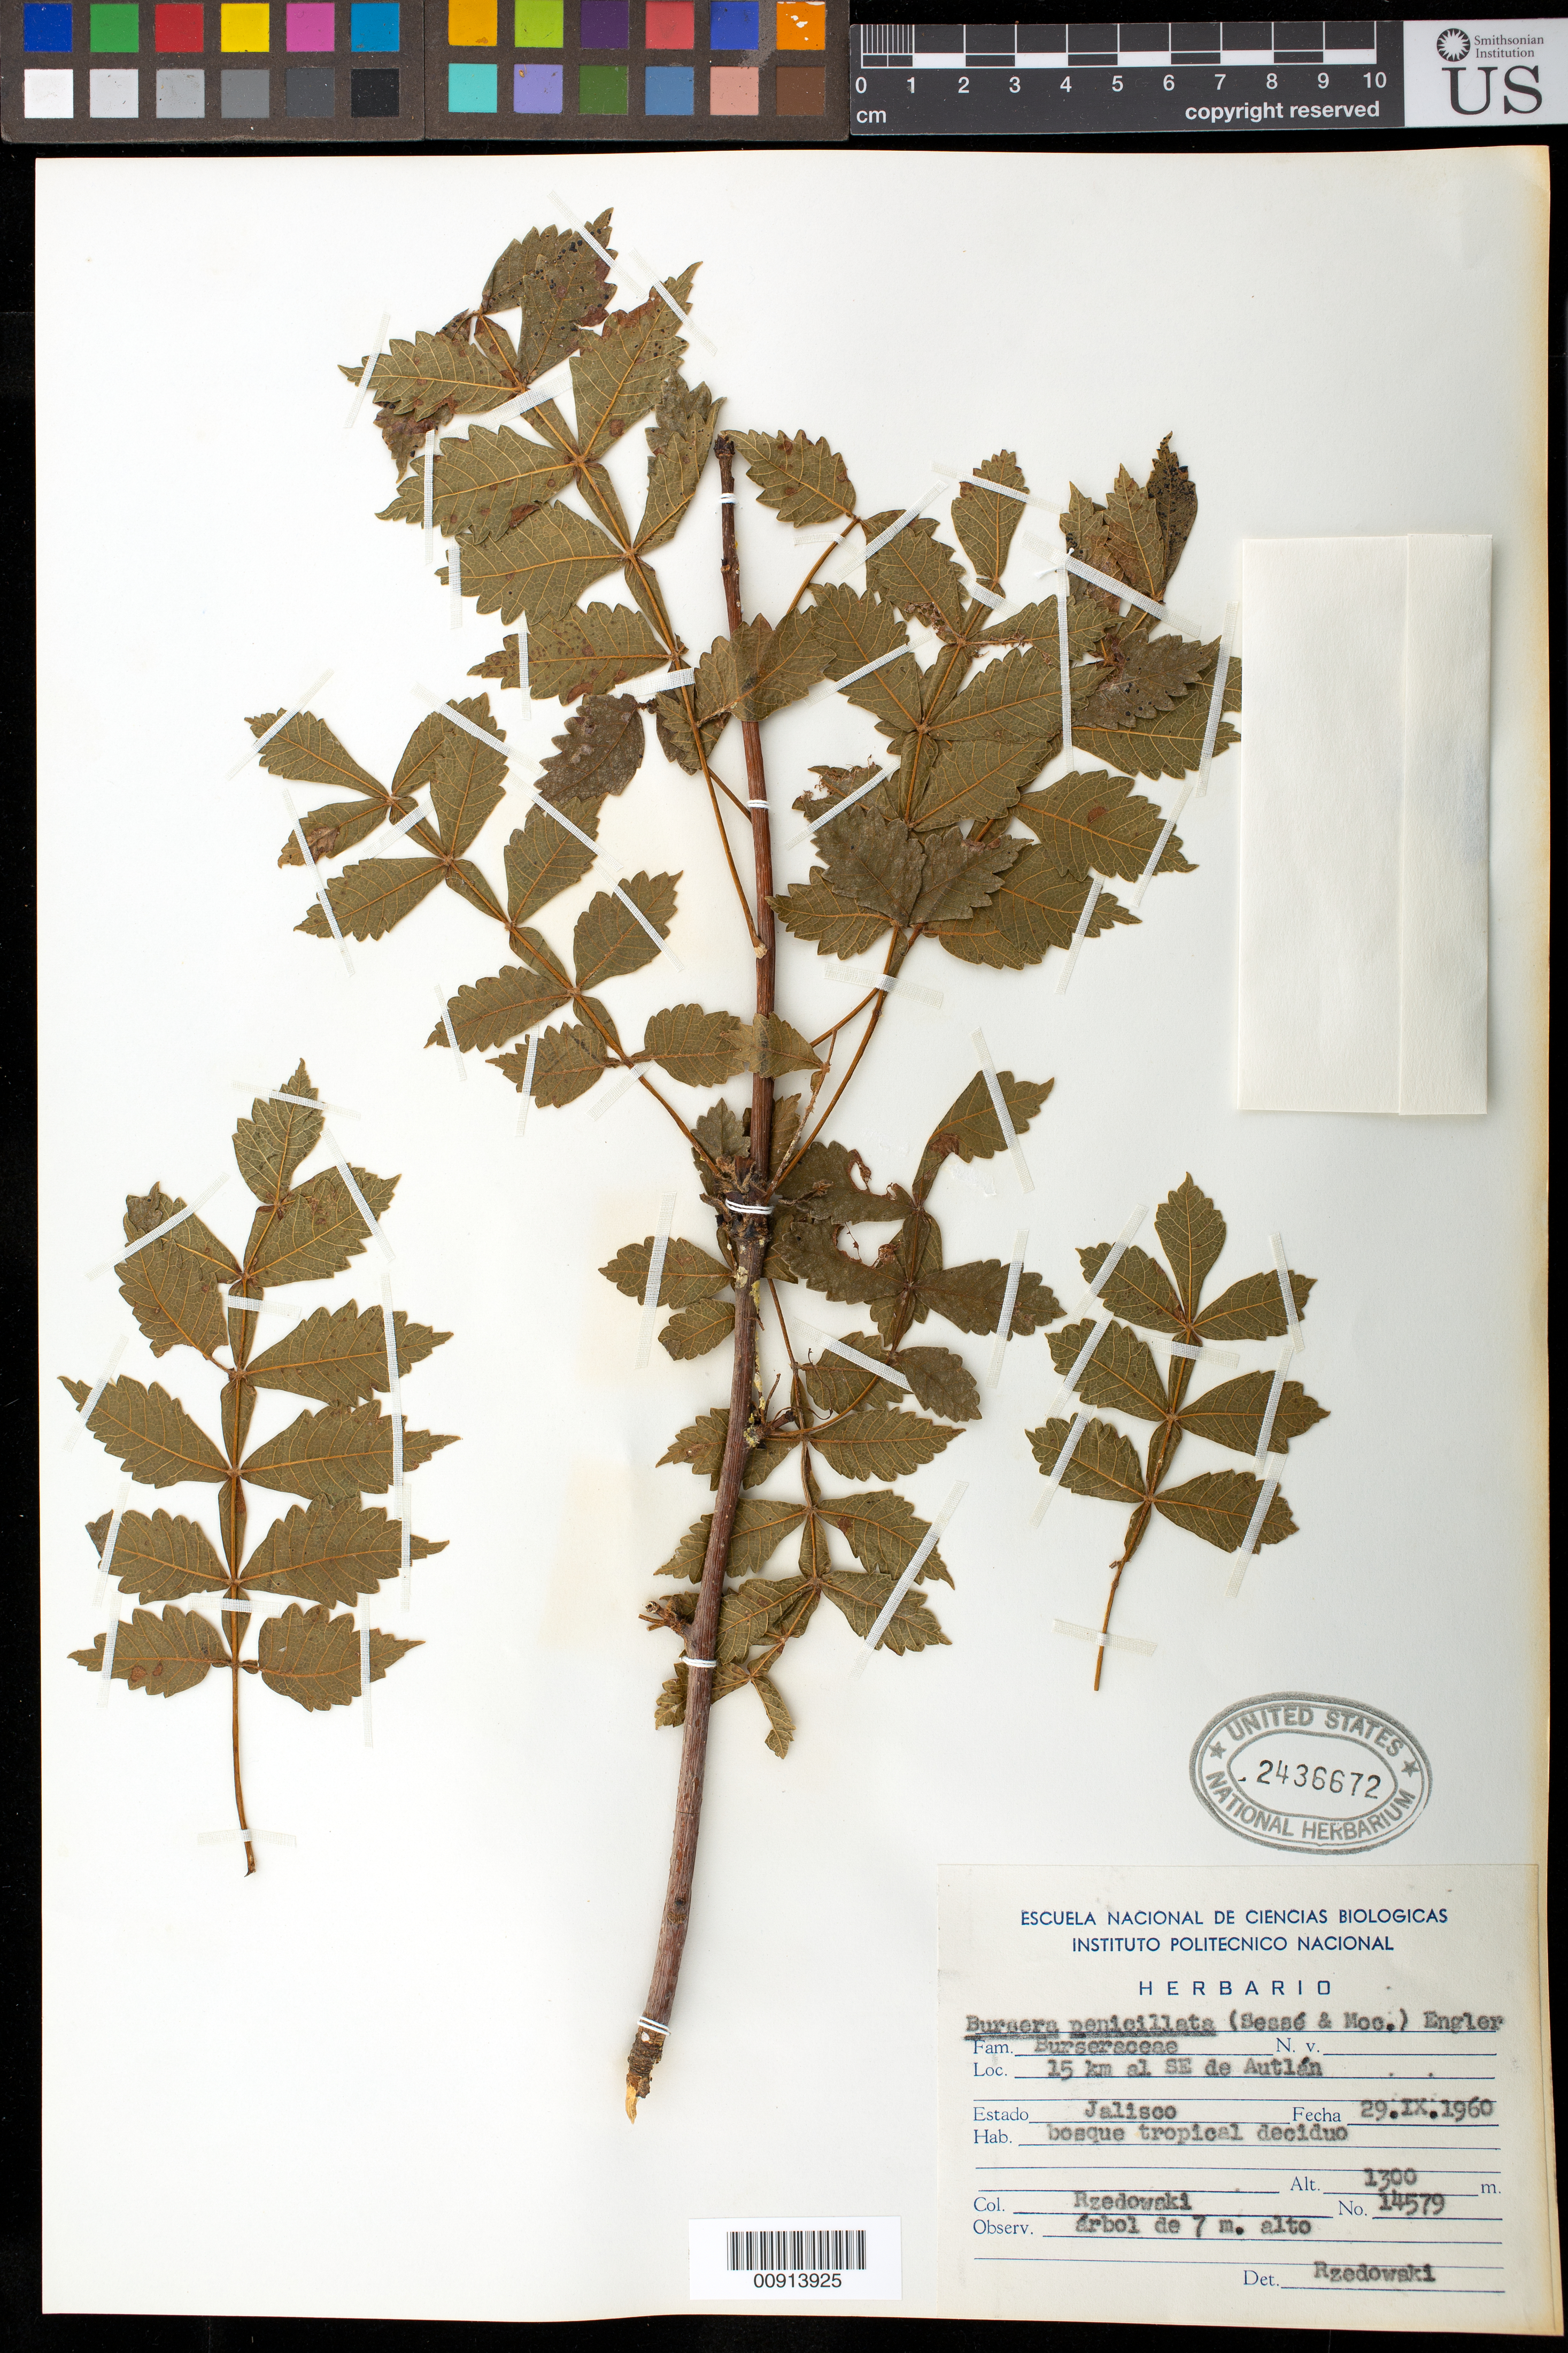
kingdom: Plantae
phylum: Tracheophyta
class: Magnoliopsida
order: Sapindales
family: Burseraceae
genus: Bursera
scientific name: Bursera penicillata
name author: (DC.) Engl.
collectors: J. Rzedowski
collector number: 14579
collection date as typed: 29 Sep 1960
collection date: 1960-09-29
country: Mexico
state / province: Jalisco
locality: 15 km al SE de Autlán. Estado Jalisco.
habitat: Bosque tropical deciduo.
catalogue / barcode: US 2436672